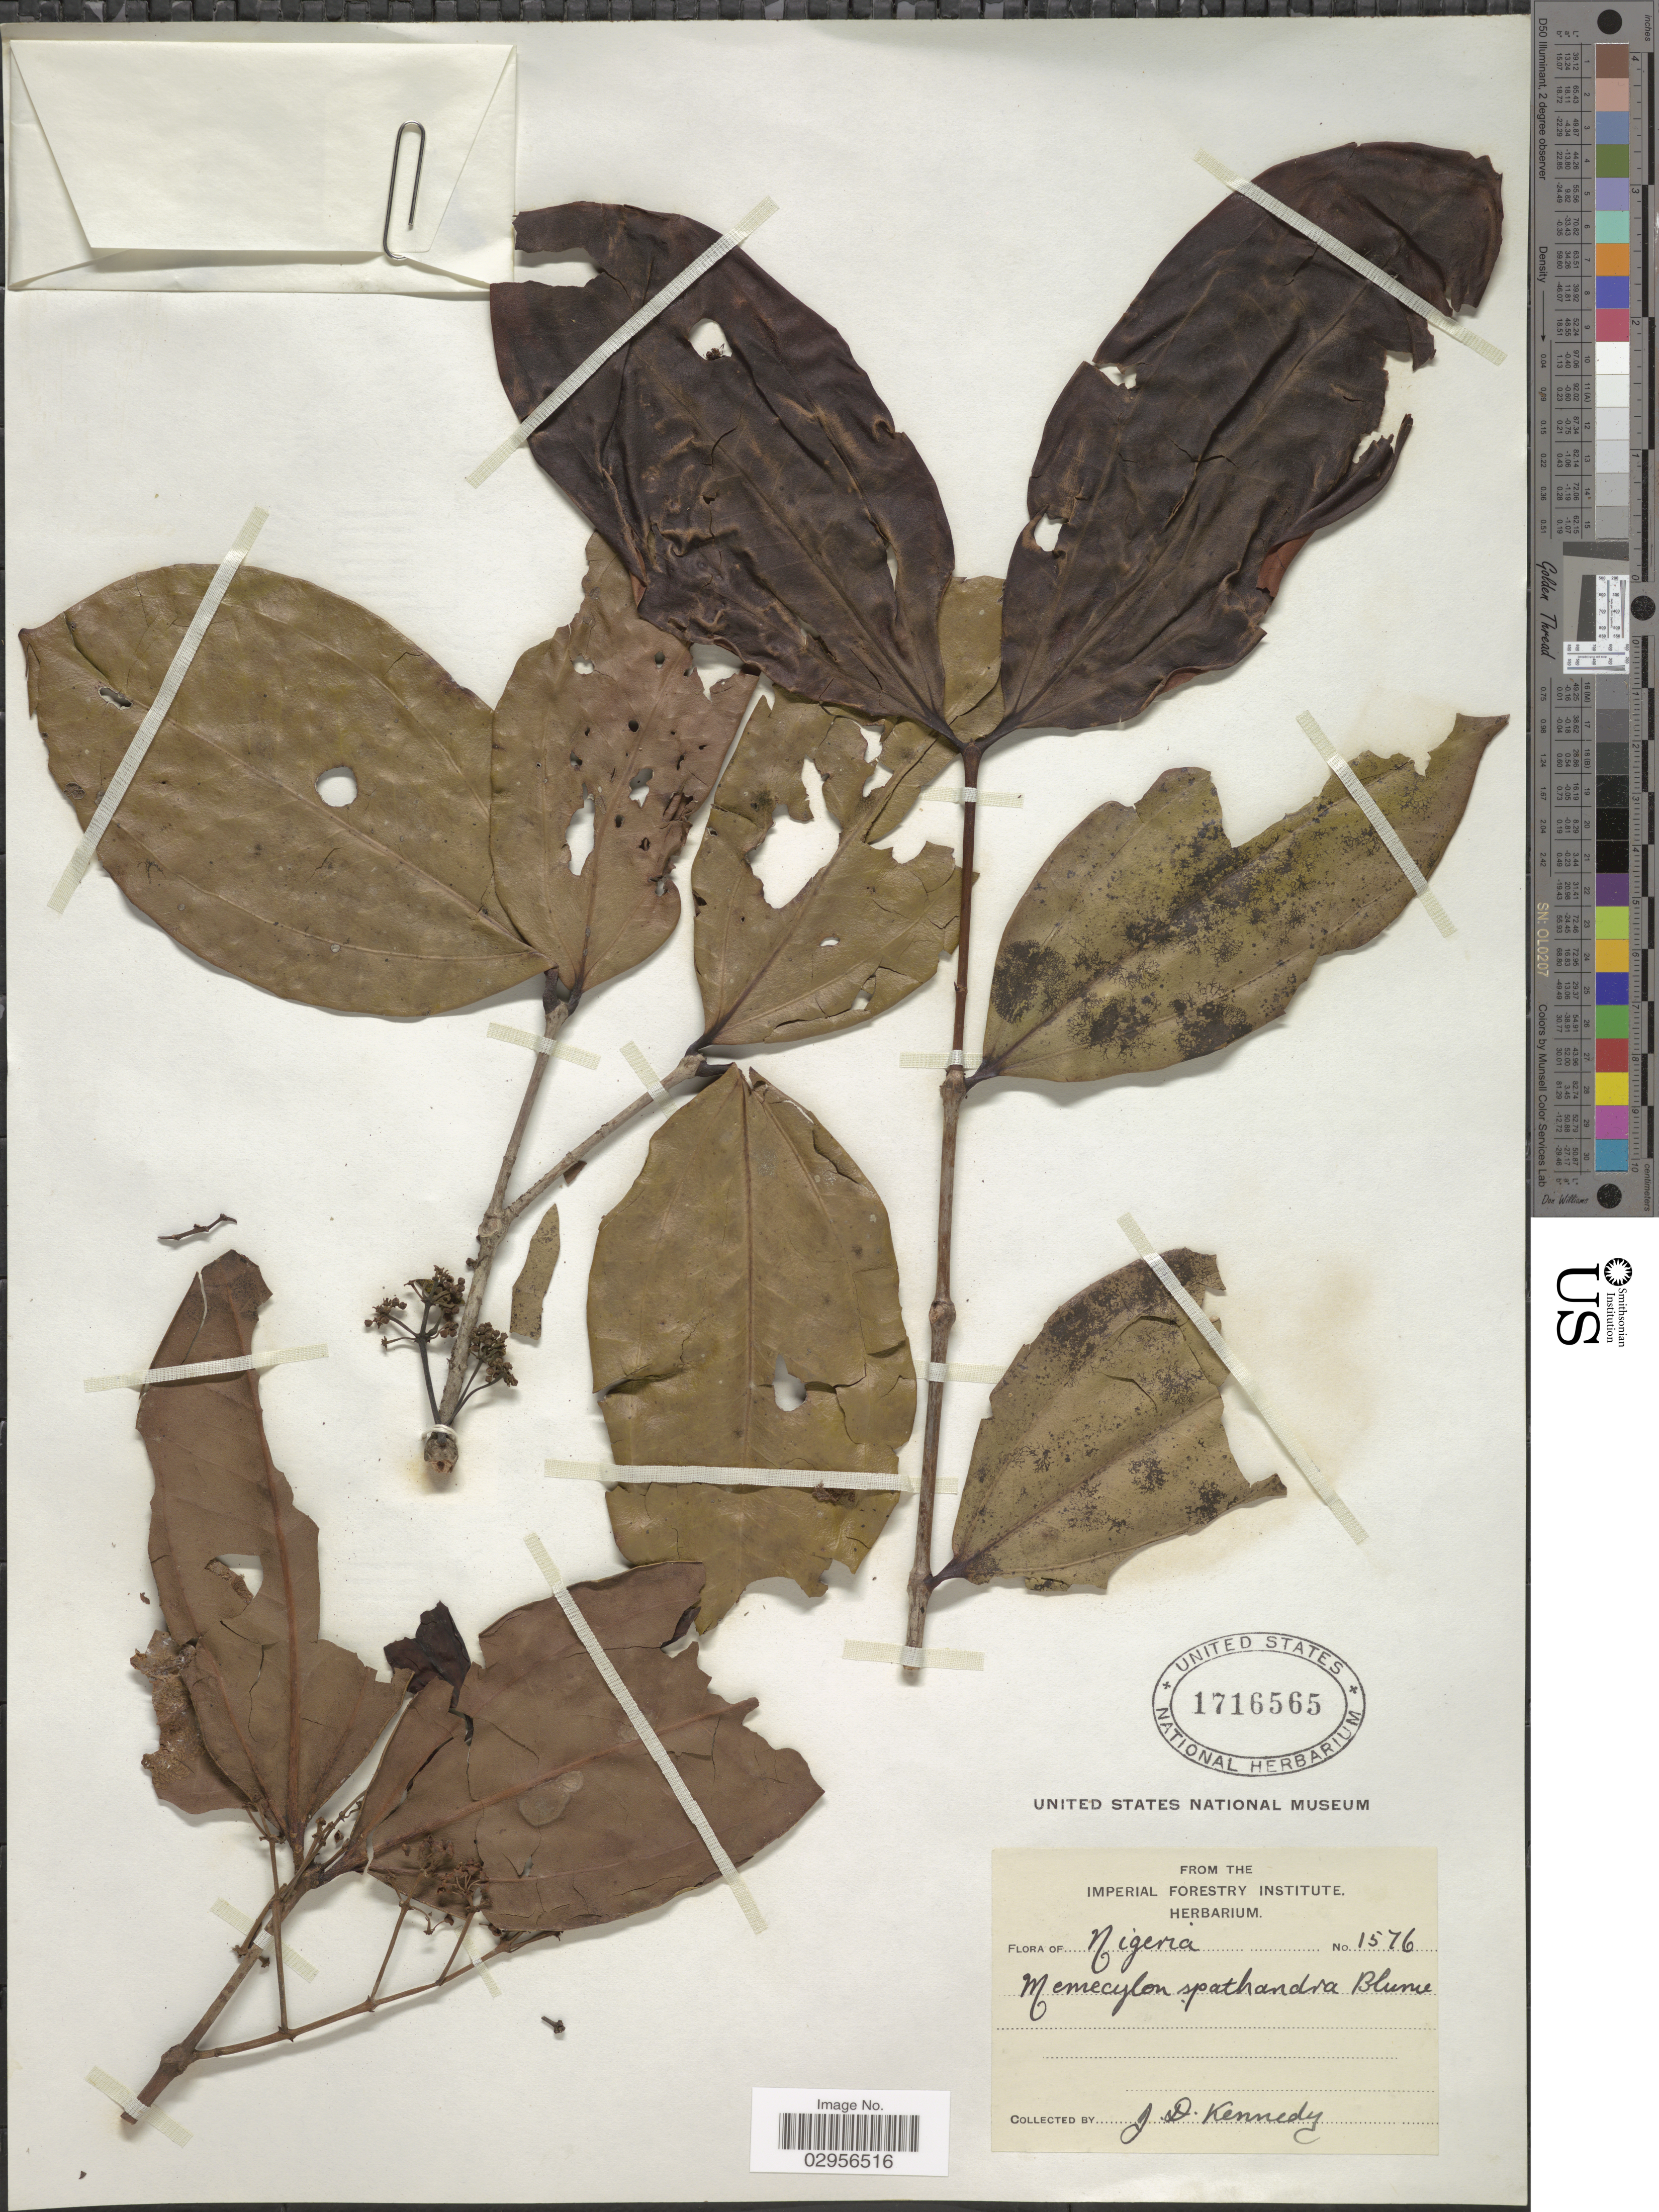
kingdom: Plantae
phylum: Tracheophyta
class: Magnoliopsida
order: Myrtales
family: Melastomataceae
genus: Memecylon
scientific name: Memecylon spathandra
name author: Blume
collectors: J. D. Kennedy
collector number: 1576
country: Nigeria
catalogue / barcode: US 1716565